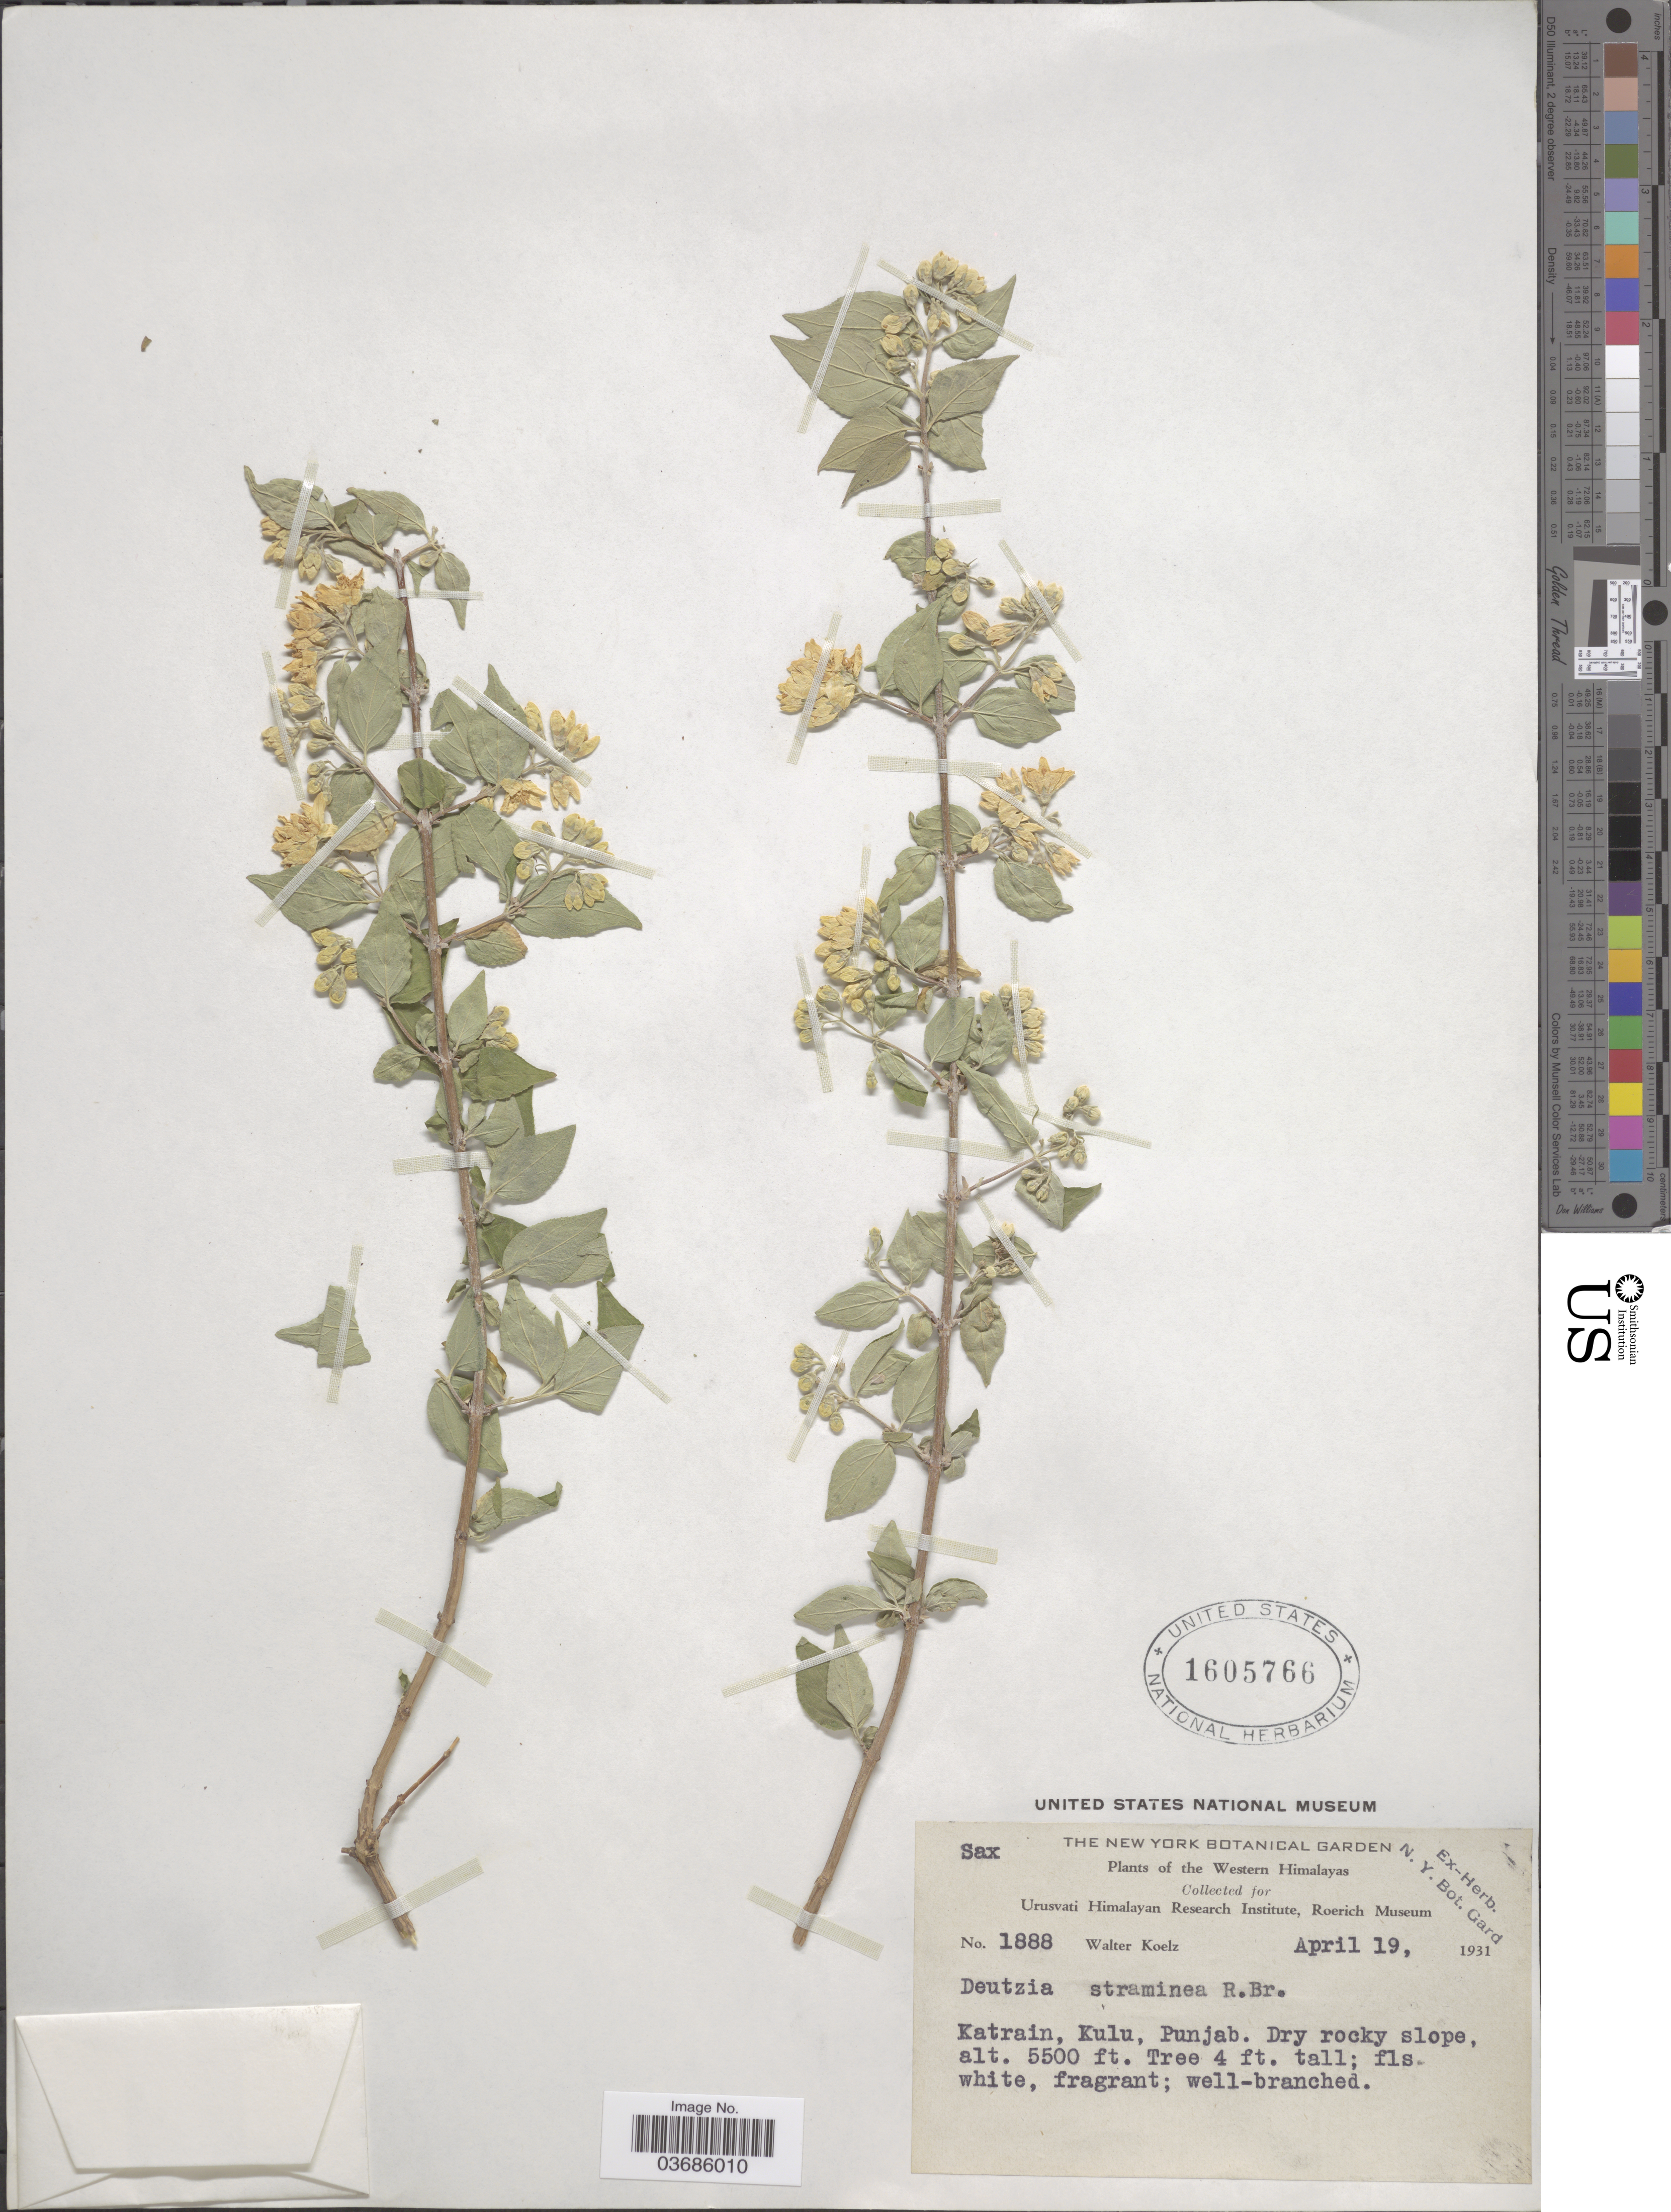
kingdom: Plantae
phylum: Tracheophyta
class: Magnoliopsida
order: Cornales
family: Hydrangeaceae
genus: Deutzia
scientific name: Deutzia staminea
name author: R. Br. ex Wall.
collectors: W. N. Koelz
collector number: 1888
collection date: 1931-04-19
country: India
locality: The Western Himalayas. Katrain, Kulu.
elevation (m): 1676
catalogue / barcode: US 1605766